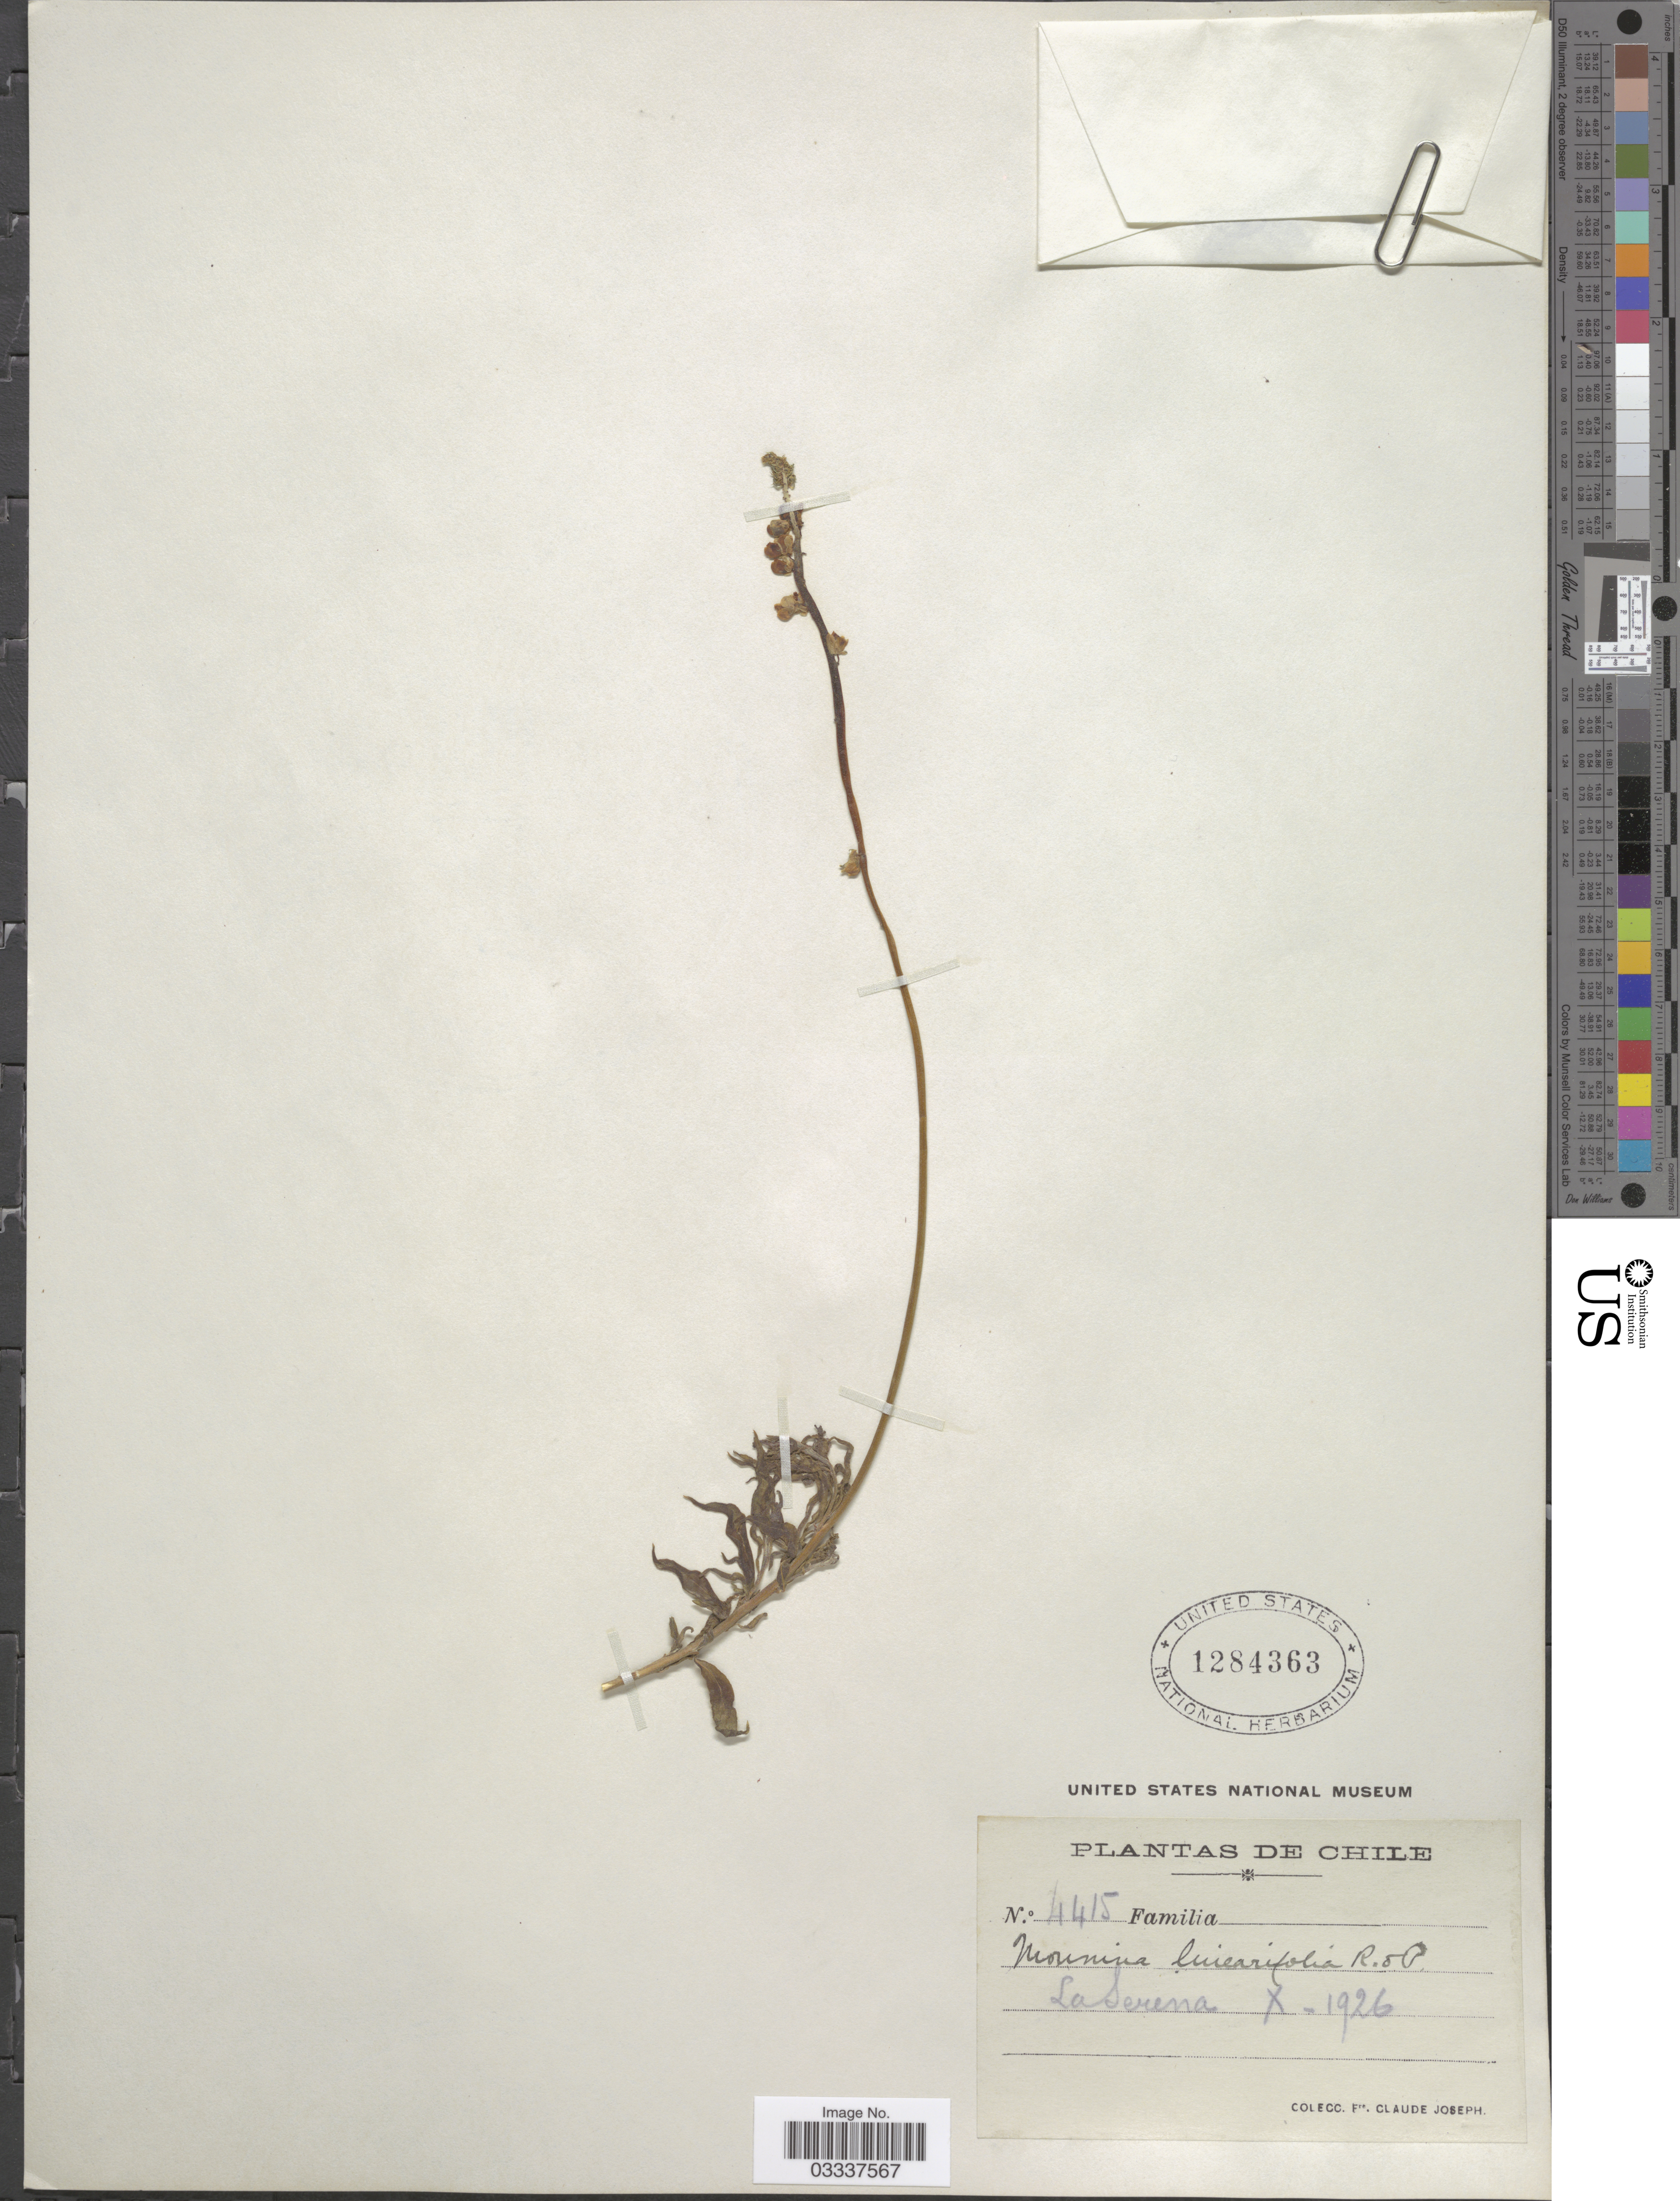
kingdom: Plantae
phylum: Tracheophyta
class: Magnoliopsida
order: Fabales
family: Polygalaceae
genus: Monnina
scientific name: Monnina linearifolia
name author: Ruiz & Pav.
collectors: Bro. Claude-Joseph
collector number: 4415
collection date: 1926-10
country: Chile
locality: La Serena.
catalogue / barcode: US 1284363